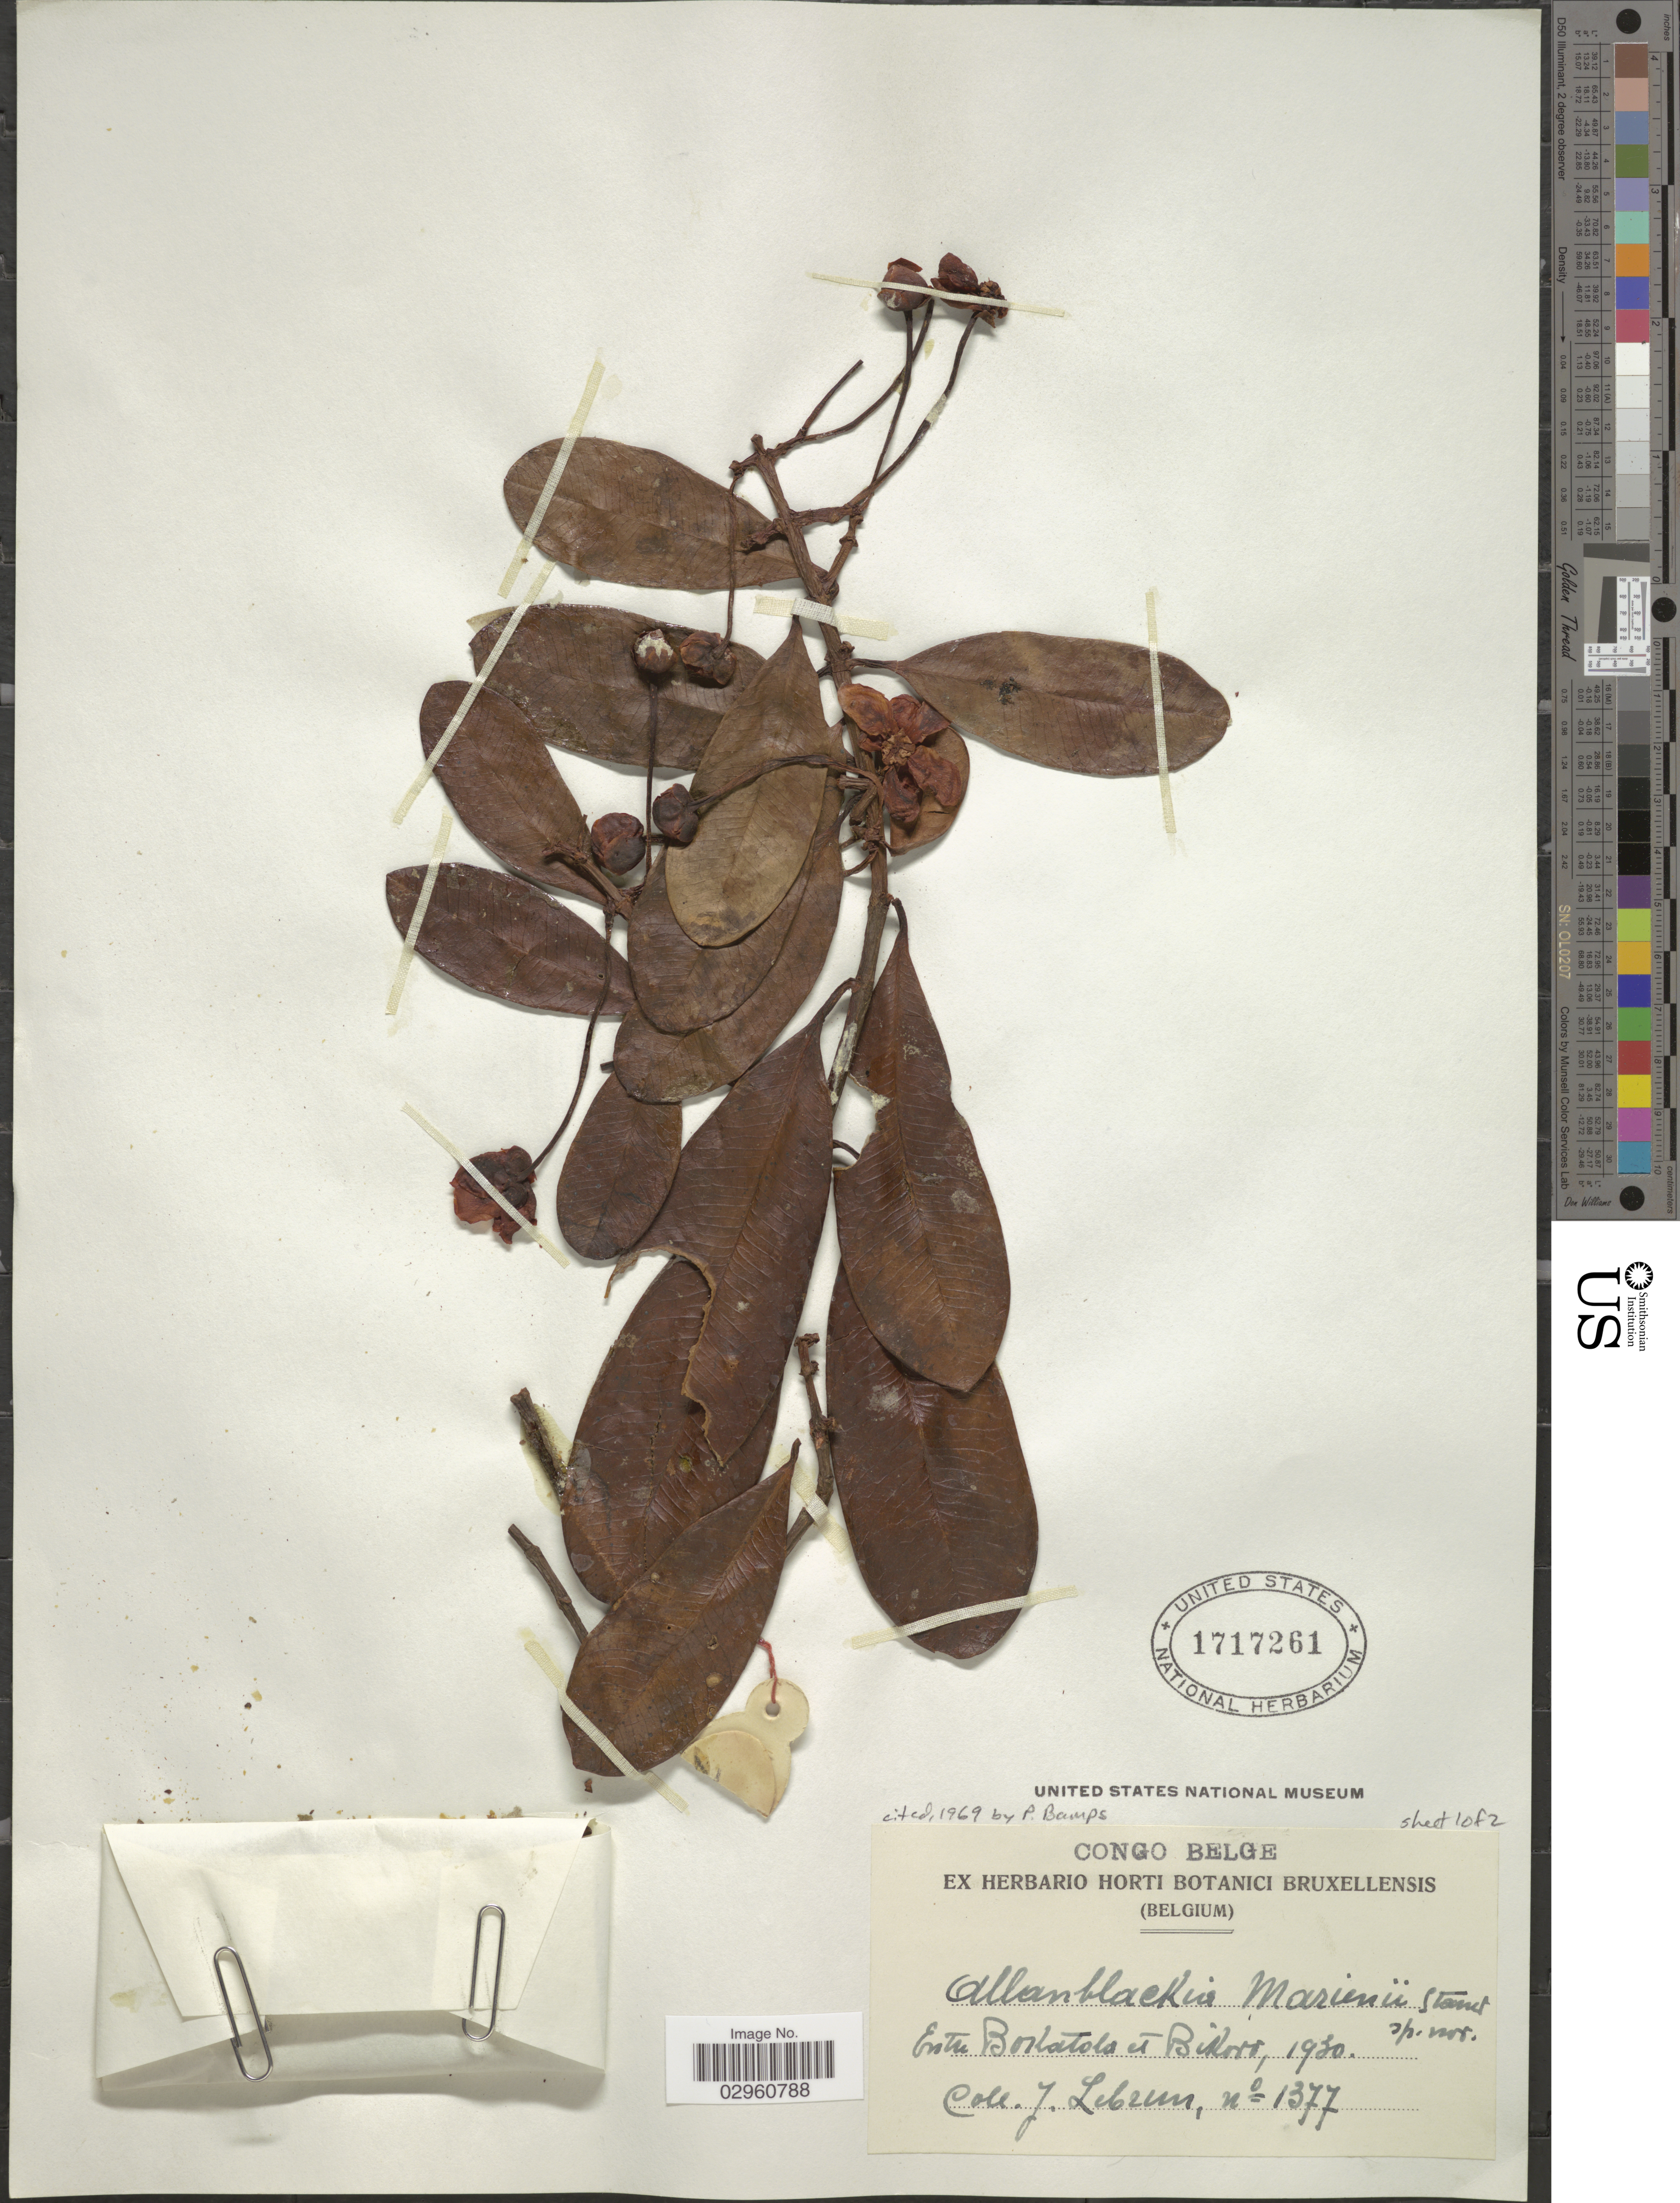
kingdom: Plantae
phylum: Tracheophyta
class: Magnoliopsida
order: Malpighiales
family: Clusiaceae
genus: Allanblackia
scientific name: Allanblackia marienii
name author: Staner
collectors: J. A. Lebrun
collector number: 1377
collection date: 1930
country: Congo, Democratic Republic of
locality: Congo Belge. Entre Bokatola et Bikoro.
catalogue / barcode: US 1717261